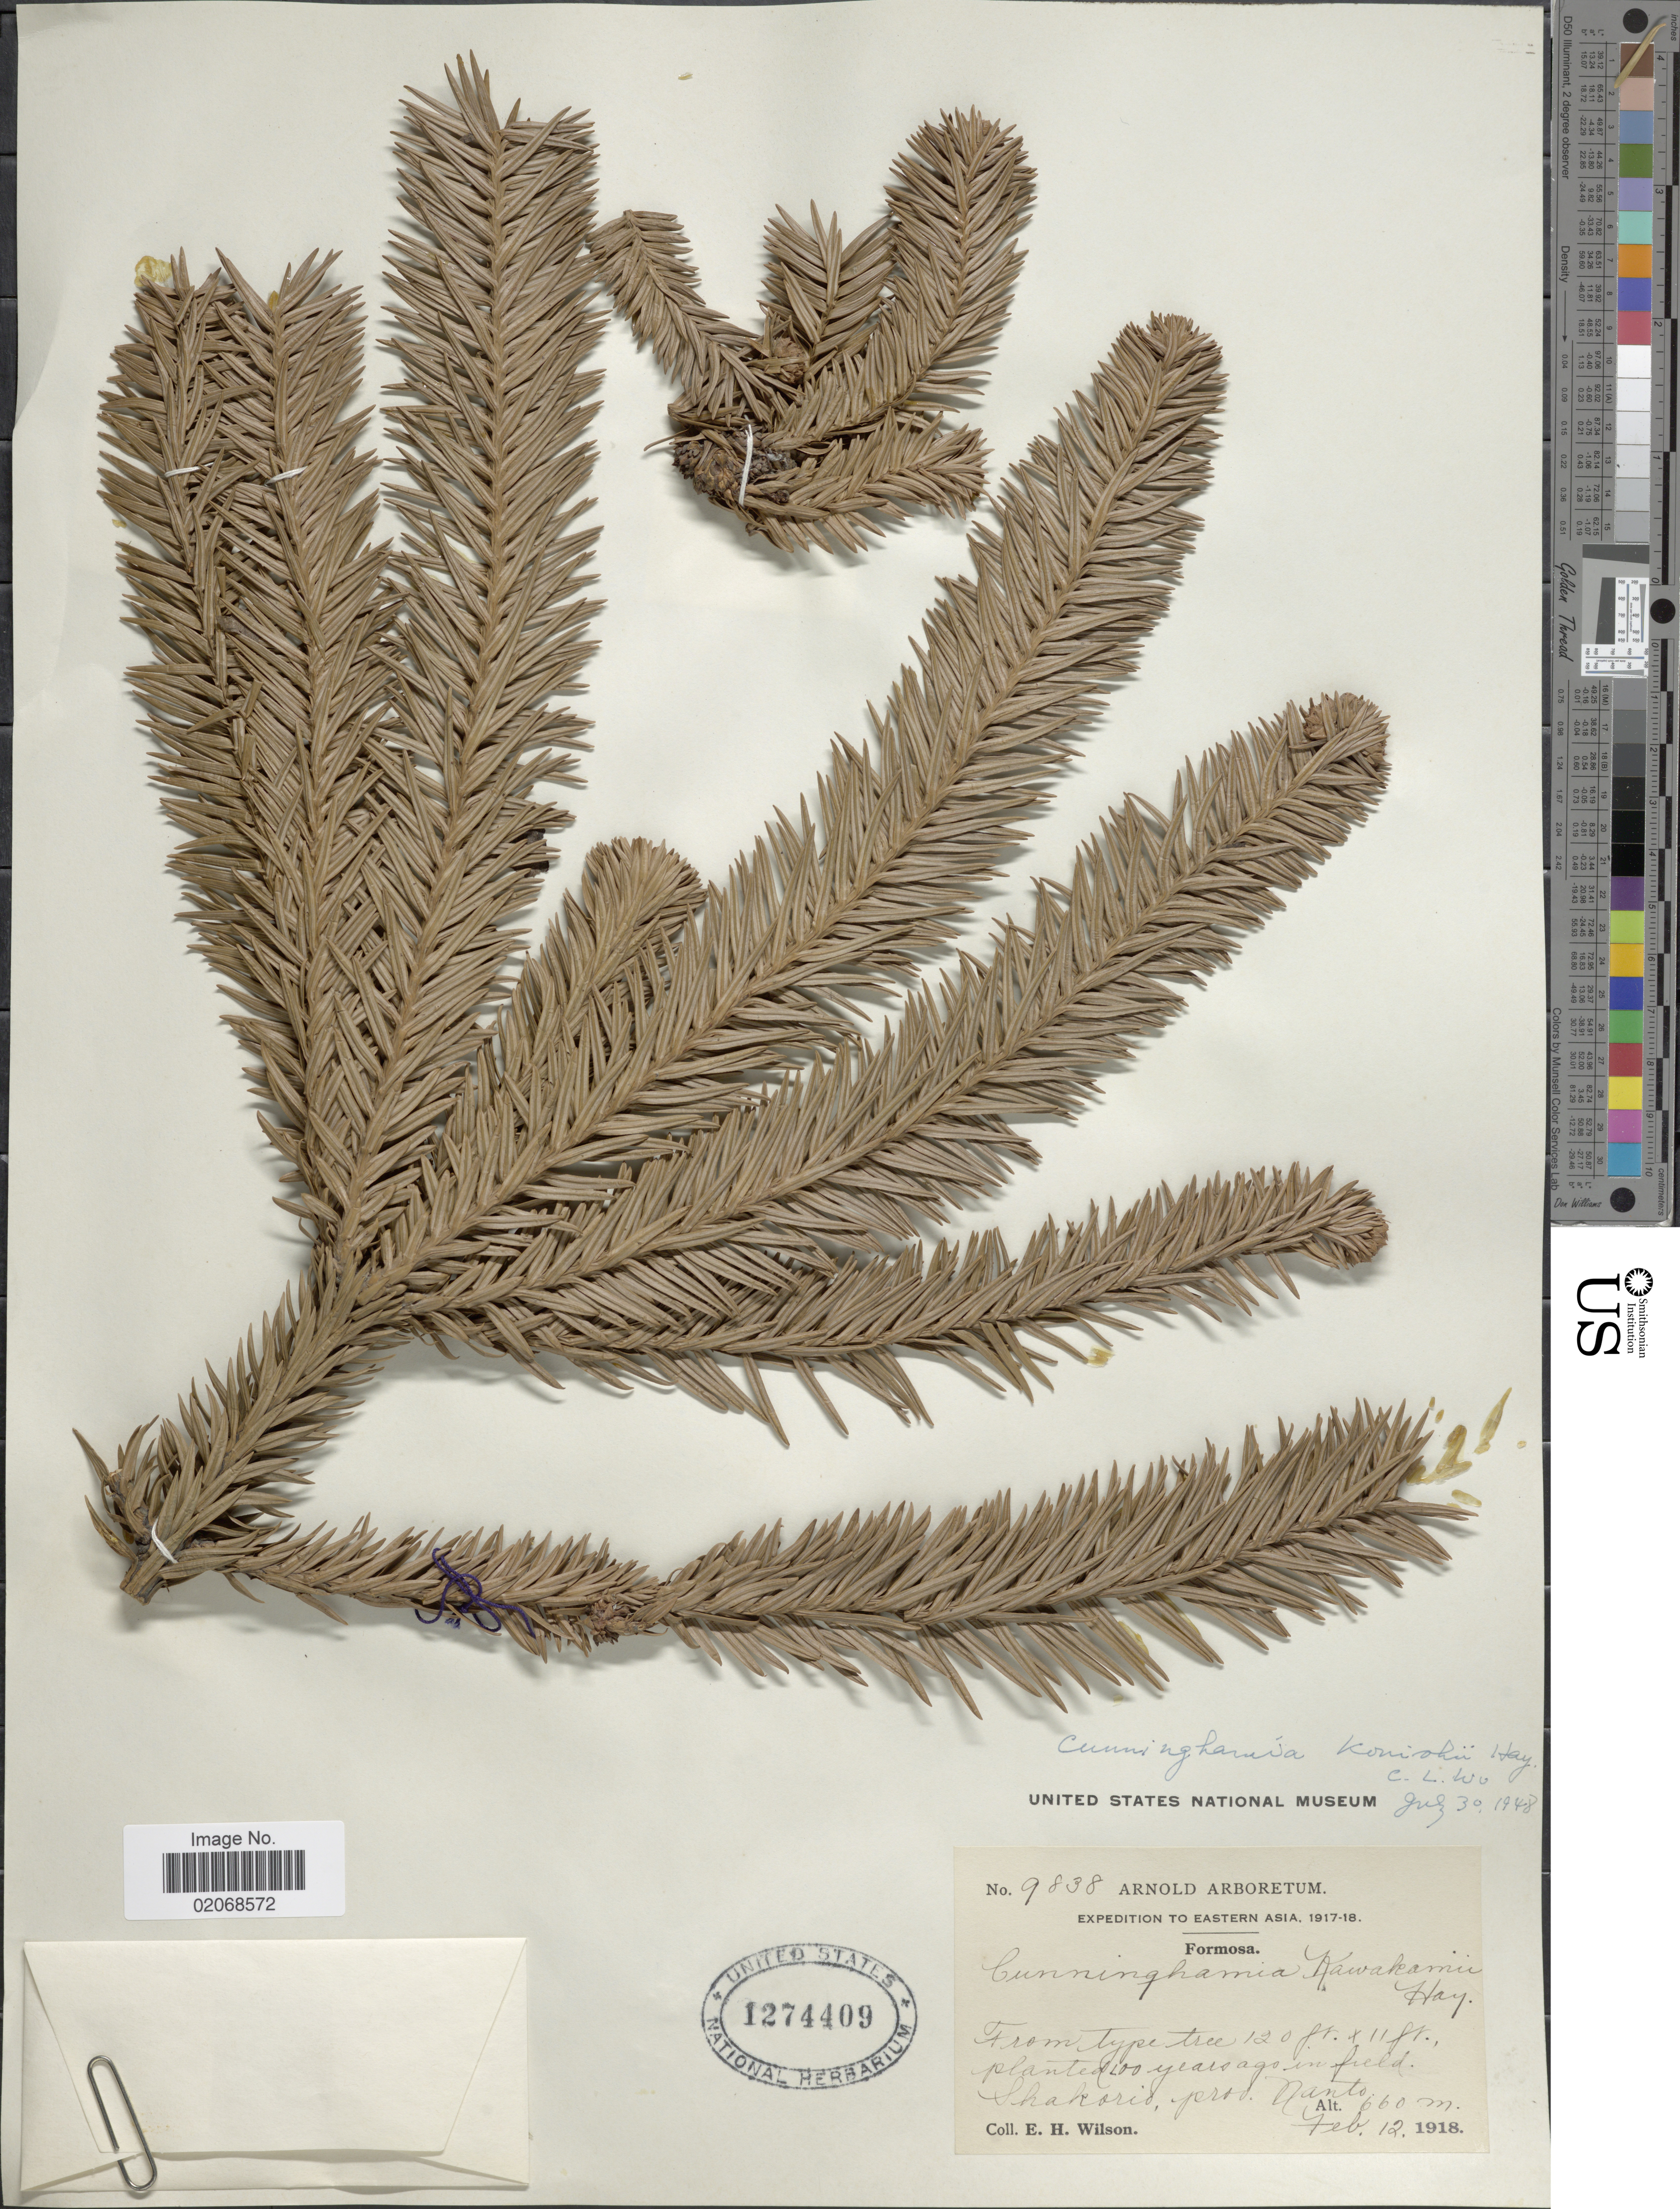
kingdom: Plantae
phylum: Tracheophyta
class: Pinopsida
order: Pinales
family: Cupressaceae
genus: Cunninghamia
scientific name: Cunninghamia konishii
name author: Hayata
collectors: E. Wilson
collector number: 9838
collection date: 1918-02-12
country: Taiwan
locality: Eastern Asia, Shakorio, prov. Nanto, Formosa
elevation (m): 660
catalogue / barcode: US 1274409